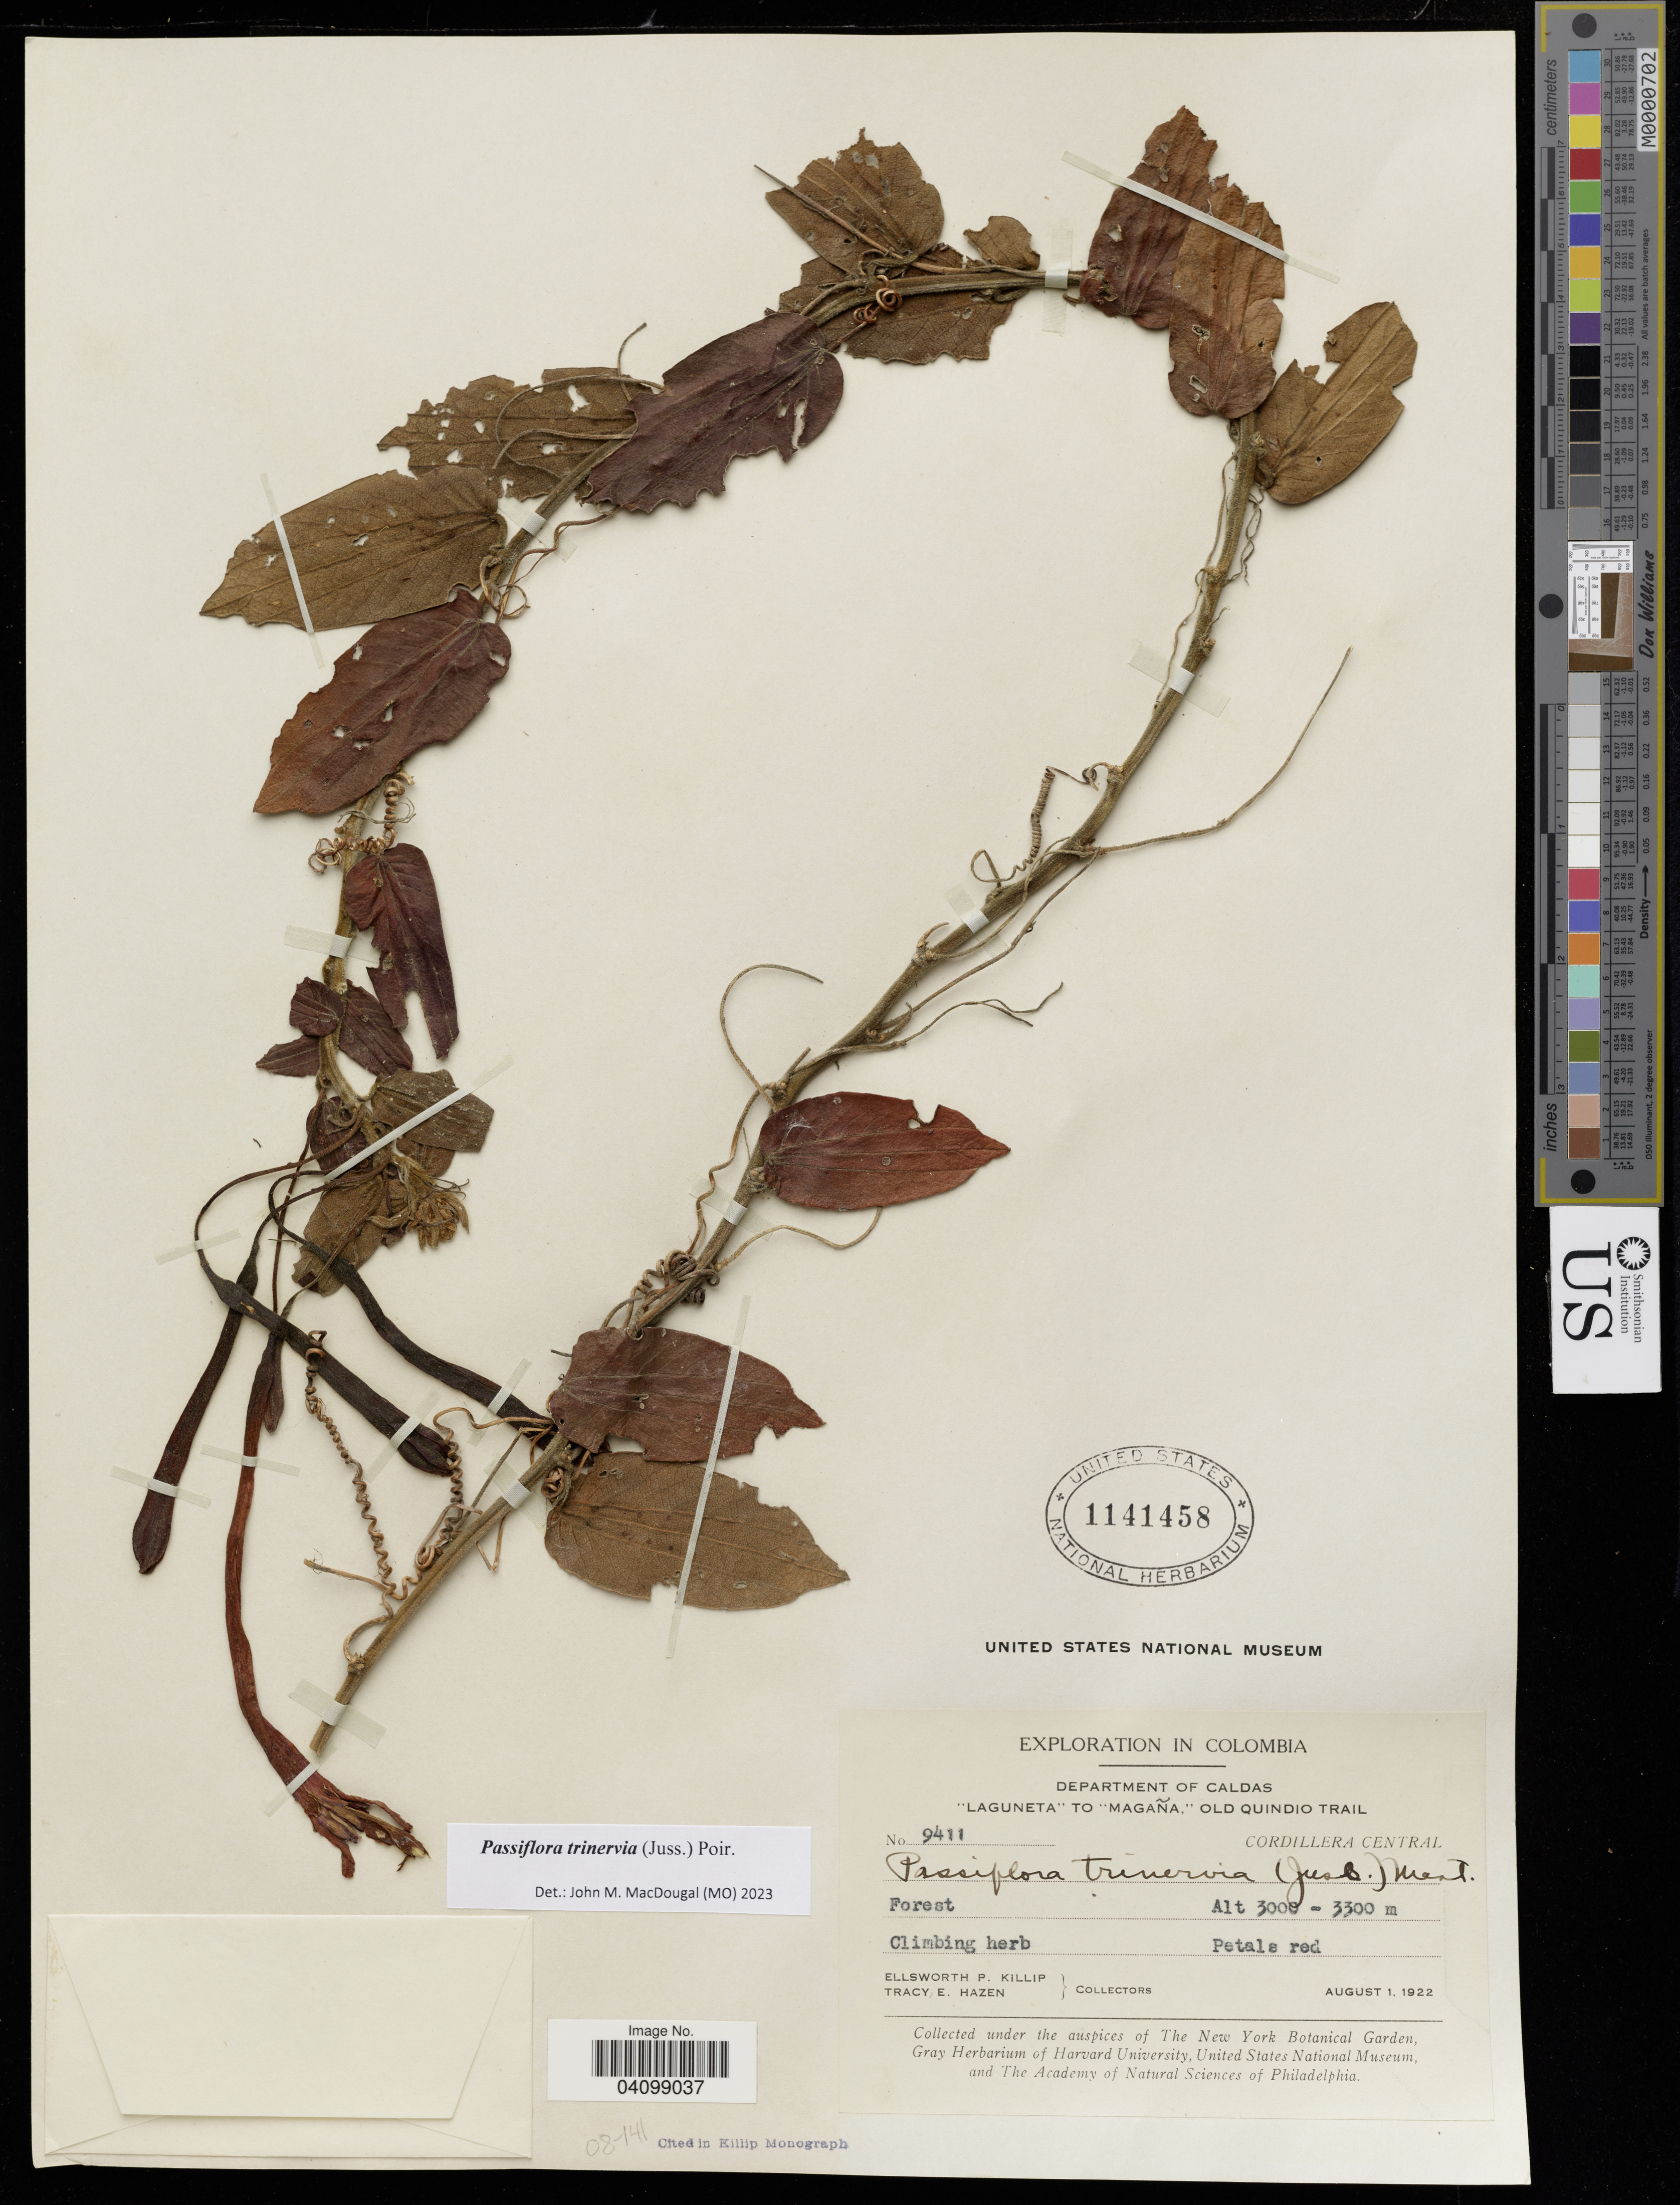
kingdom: Plantae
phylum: Tracheophyta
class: Magnoliopsida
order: Malpighiales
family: Passifloraceae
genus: Passiflora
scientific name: Passiflora trinervia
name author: (Juss.) Poir.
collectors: E. Killip & T. E. Hazen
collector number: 9411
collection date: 1922-08-01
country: Colombia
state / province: Caldas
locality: "Laguneta" to "Magaña" Old Quindio Trail. Cordillera Central.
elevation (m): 3000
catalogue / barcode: US 1141458